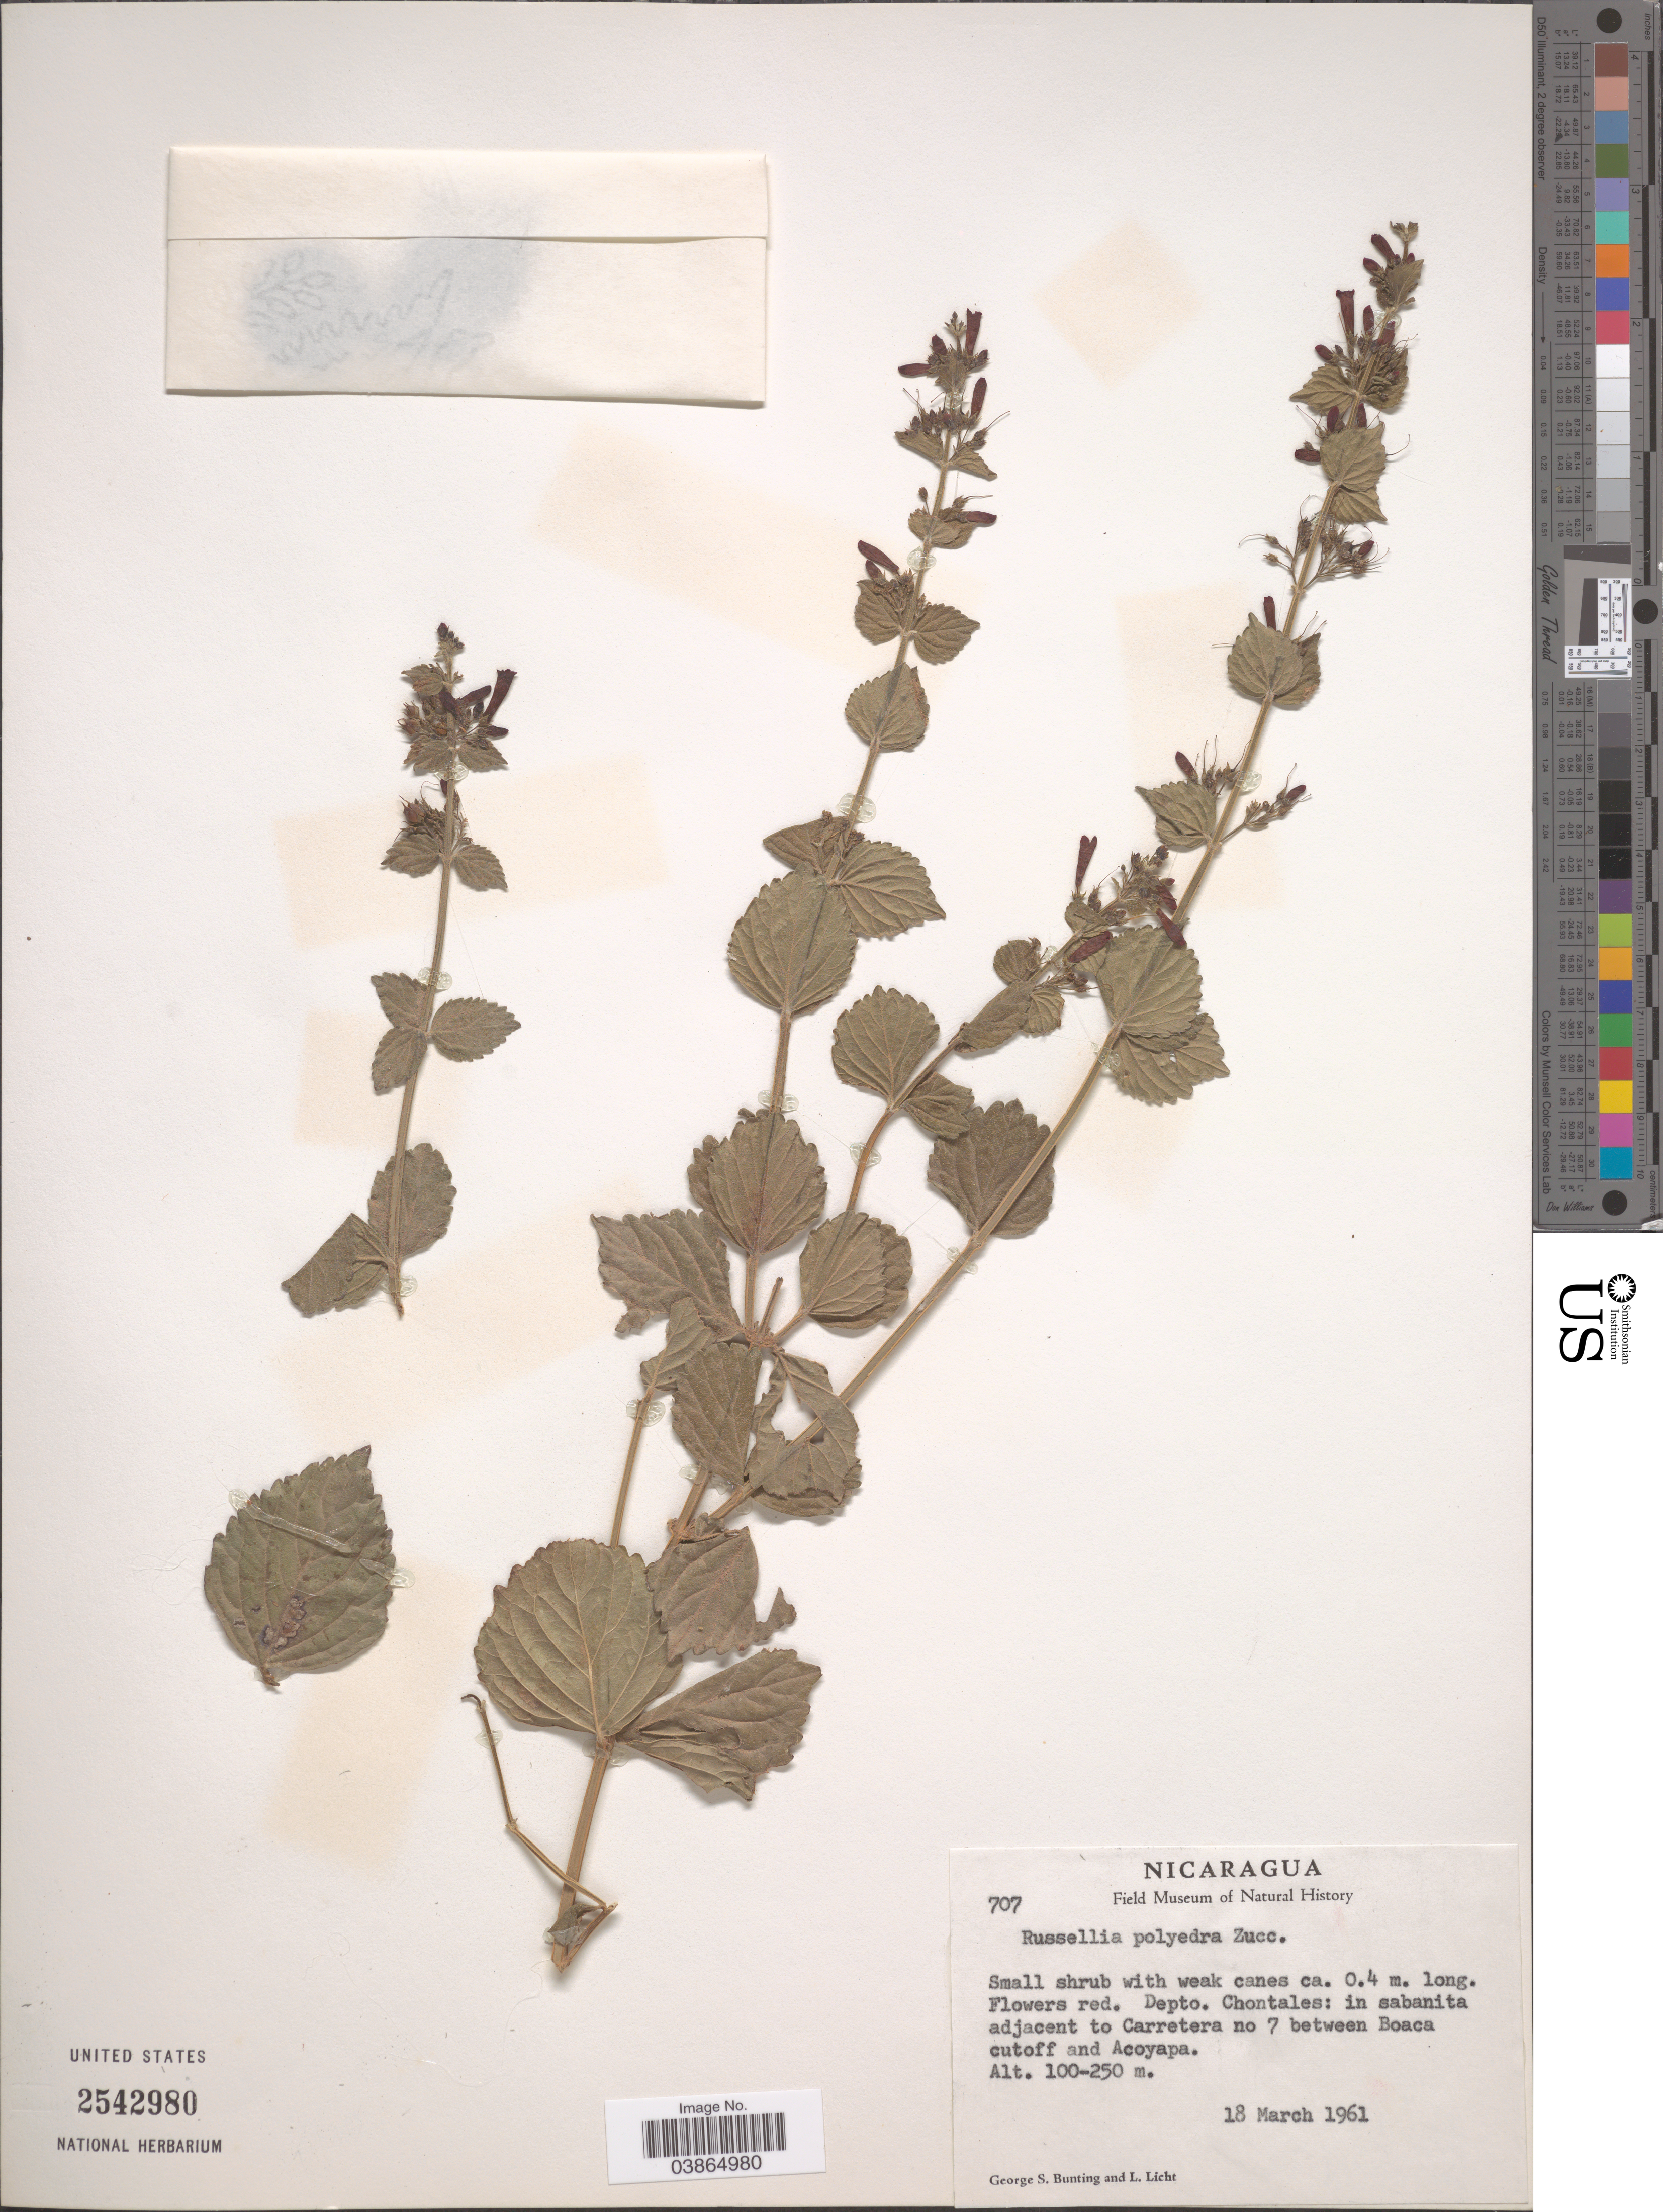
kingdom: Plantae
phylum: Tracheophyta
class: Magnoliopsida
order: Lamiales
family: Plantaginaceae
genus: Russelia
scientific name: Russelia polyedra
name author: Zucc.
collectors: G. S. Bunting & L. Licht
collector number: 707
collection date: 1961-03-18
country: Nicaragua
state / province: Chontales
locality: Depto. Chontales: in sabanita adjacent to Carretera no 7 between Boaca cutoff and Acoyapa.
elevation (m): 100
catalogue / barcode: US 2542980